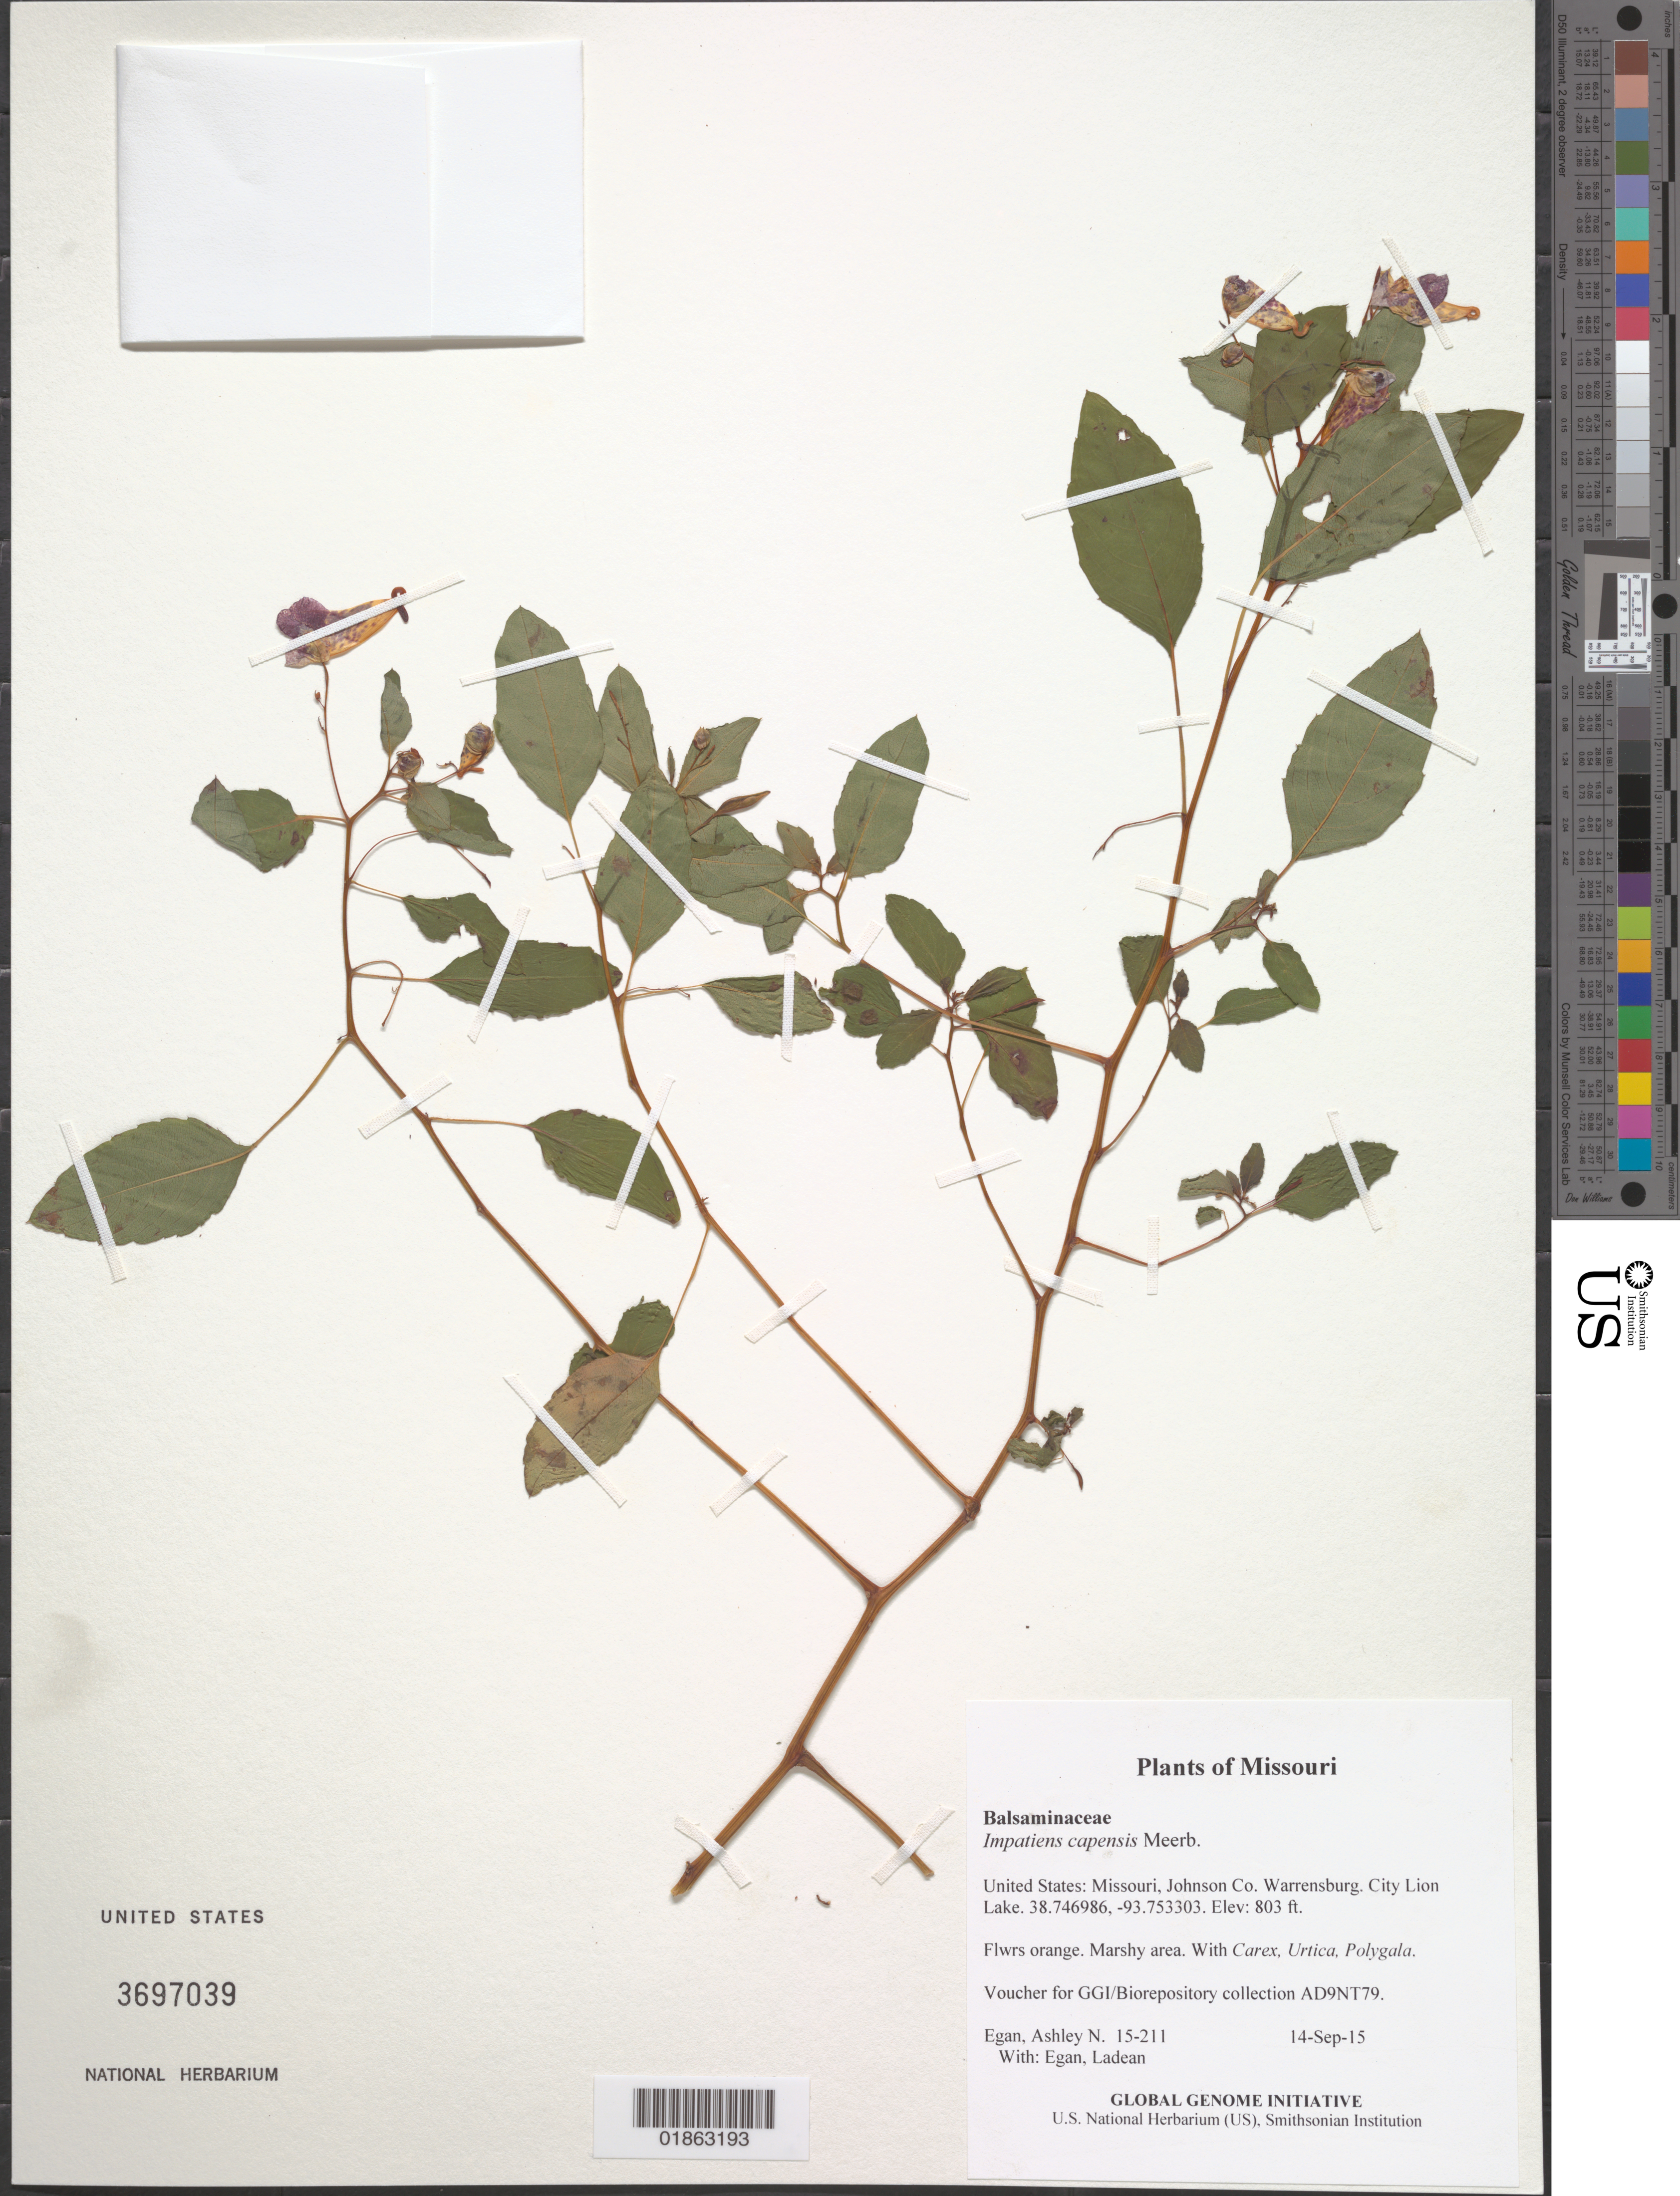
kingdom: Plantae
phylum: Tracheophyta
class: Magnoliopsida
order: Ericales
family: Balsaminaceae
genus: Impatiens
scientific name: Impatiens capensis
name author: Meerb.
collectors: A. N. Egan & L. Egan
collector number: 15-211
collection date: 2015-09-14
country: United States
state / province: Missouri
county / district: Johnson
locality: Warrensburg. City Lion Lake.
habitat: Marshy area.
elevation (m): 245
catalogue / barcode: US 3697039